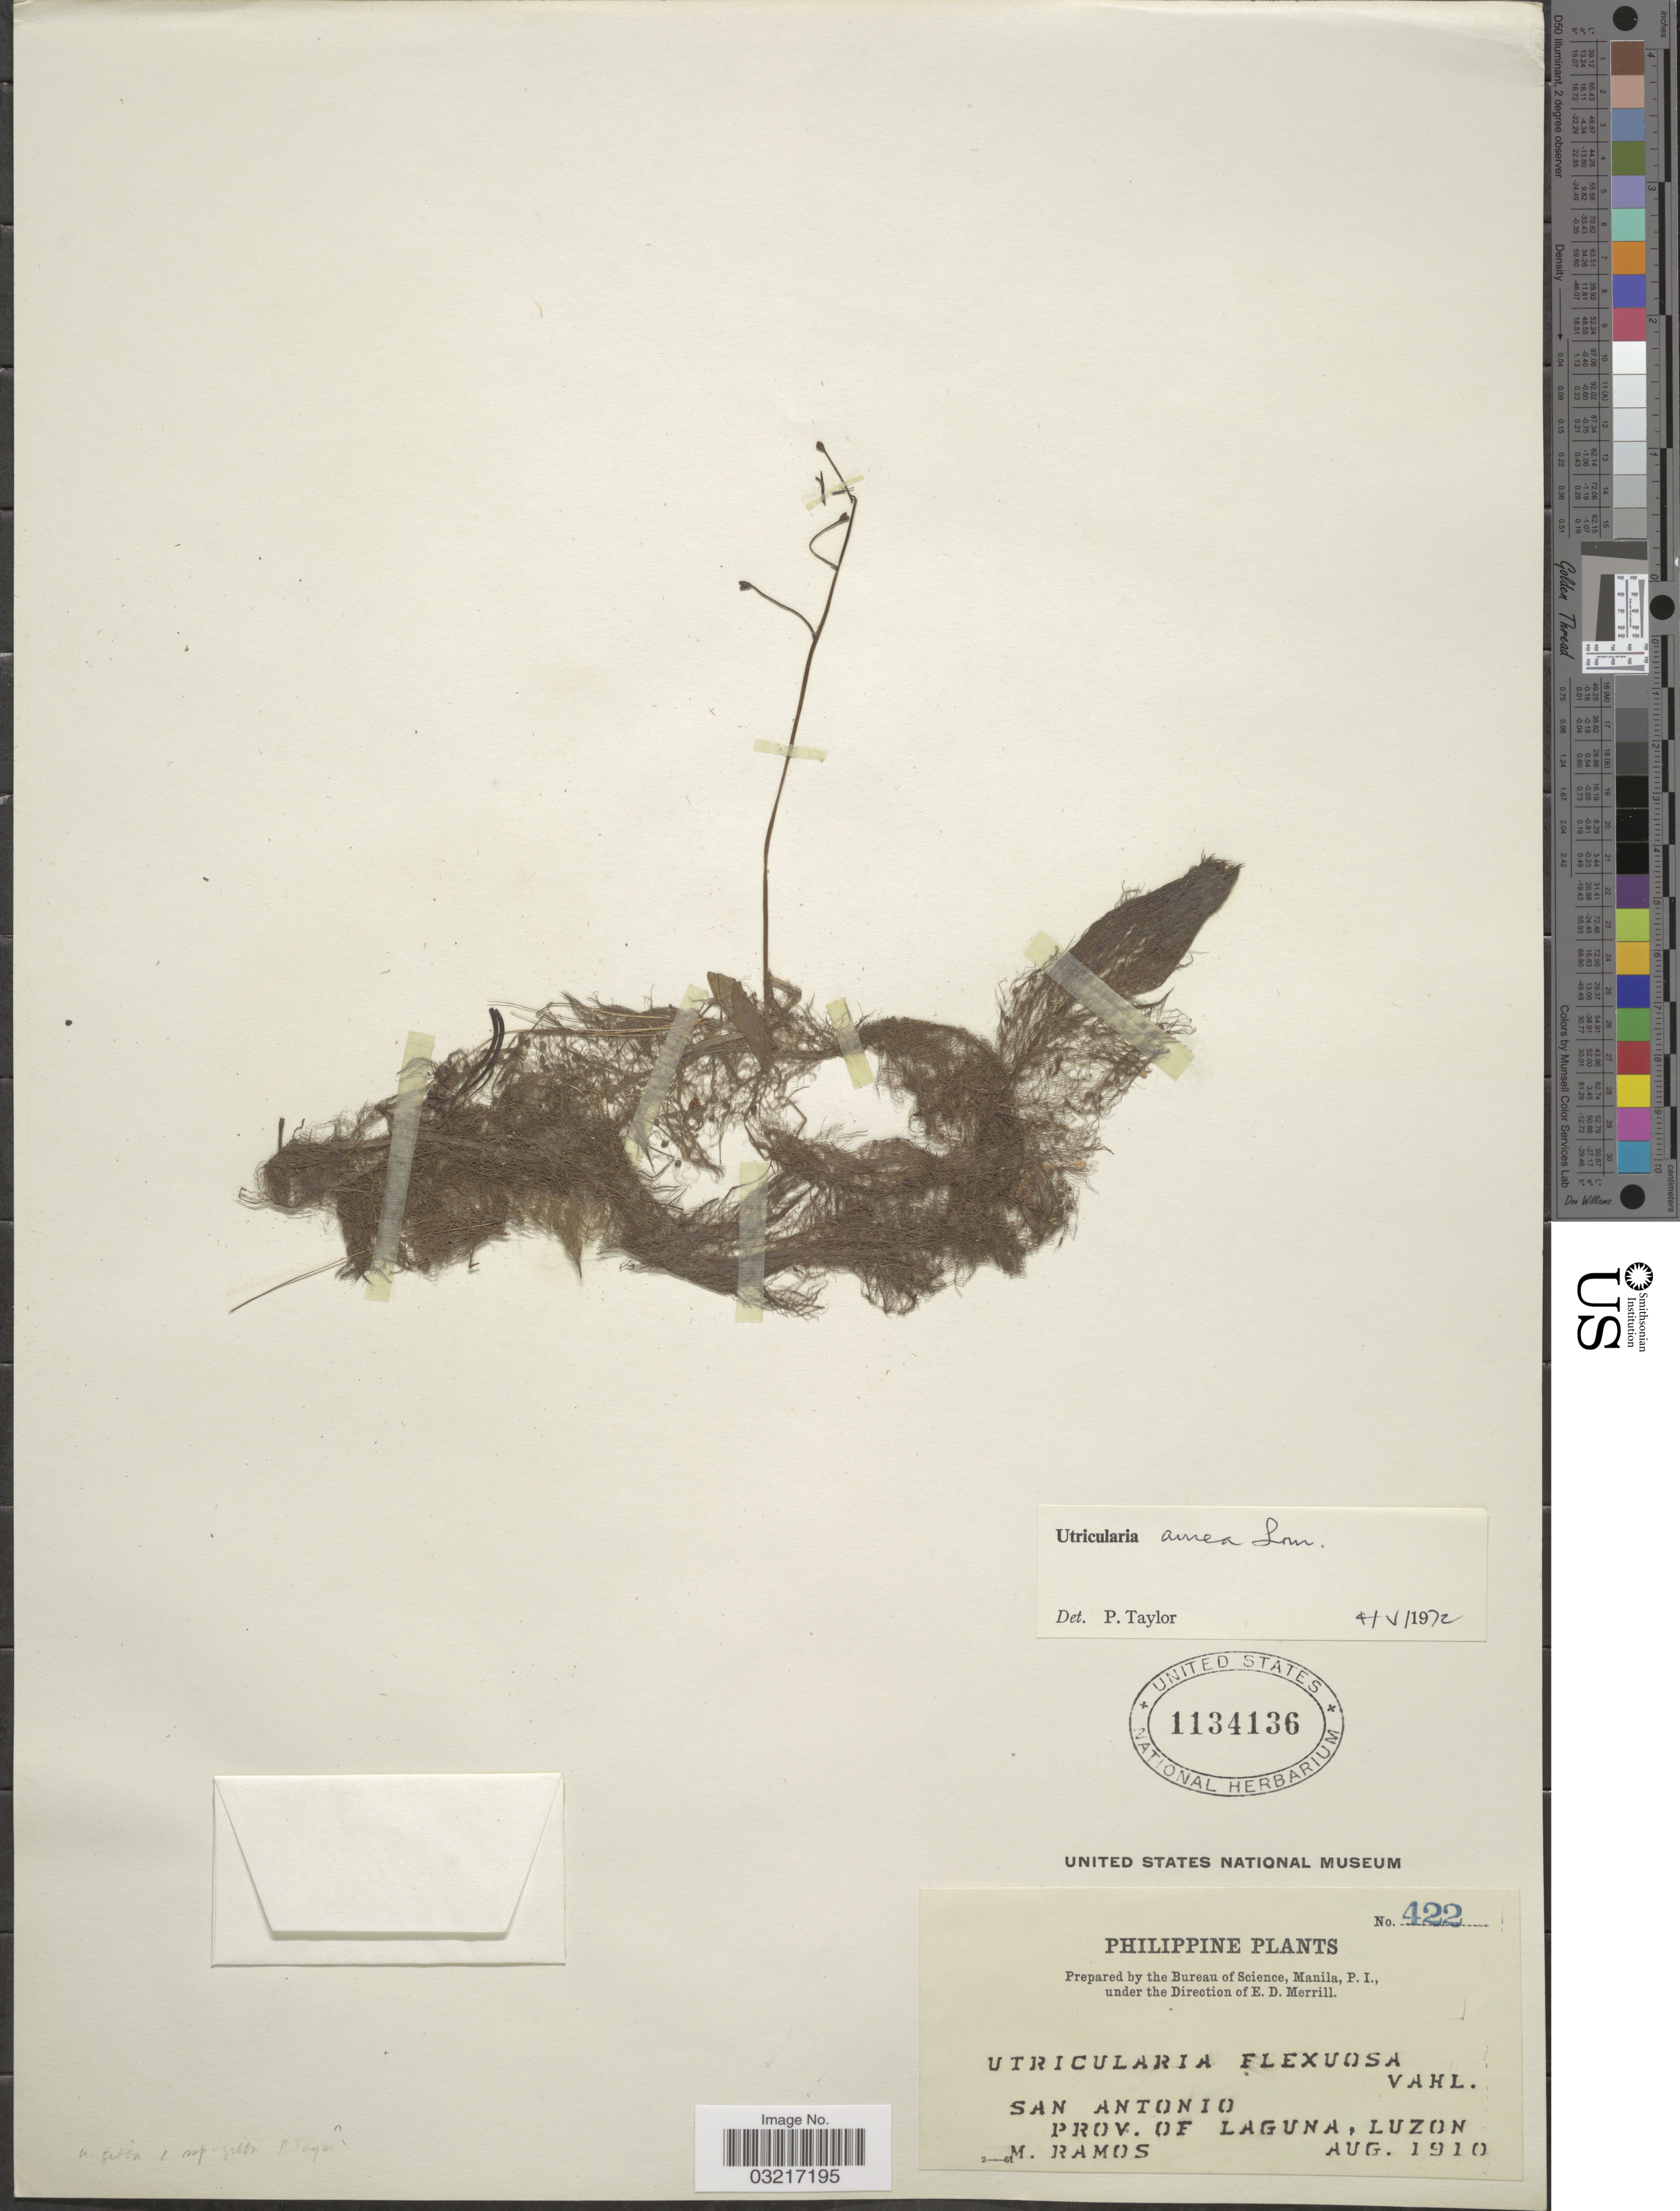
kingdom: Plantae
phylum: Tracheophyta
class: Magnoliopsida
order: Lamiales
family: Lentibulariaceae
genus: Utricularia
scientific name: Utricularia aurea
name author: Lour.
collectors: M. Ramos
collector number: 422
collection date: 1910-08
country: Philippines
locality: San Antonio. Prov. of Laguna, Luzon.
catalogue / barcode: US 1134136